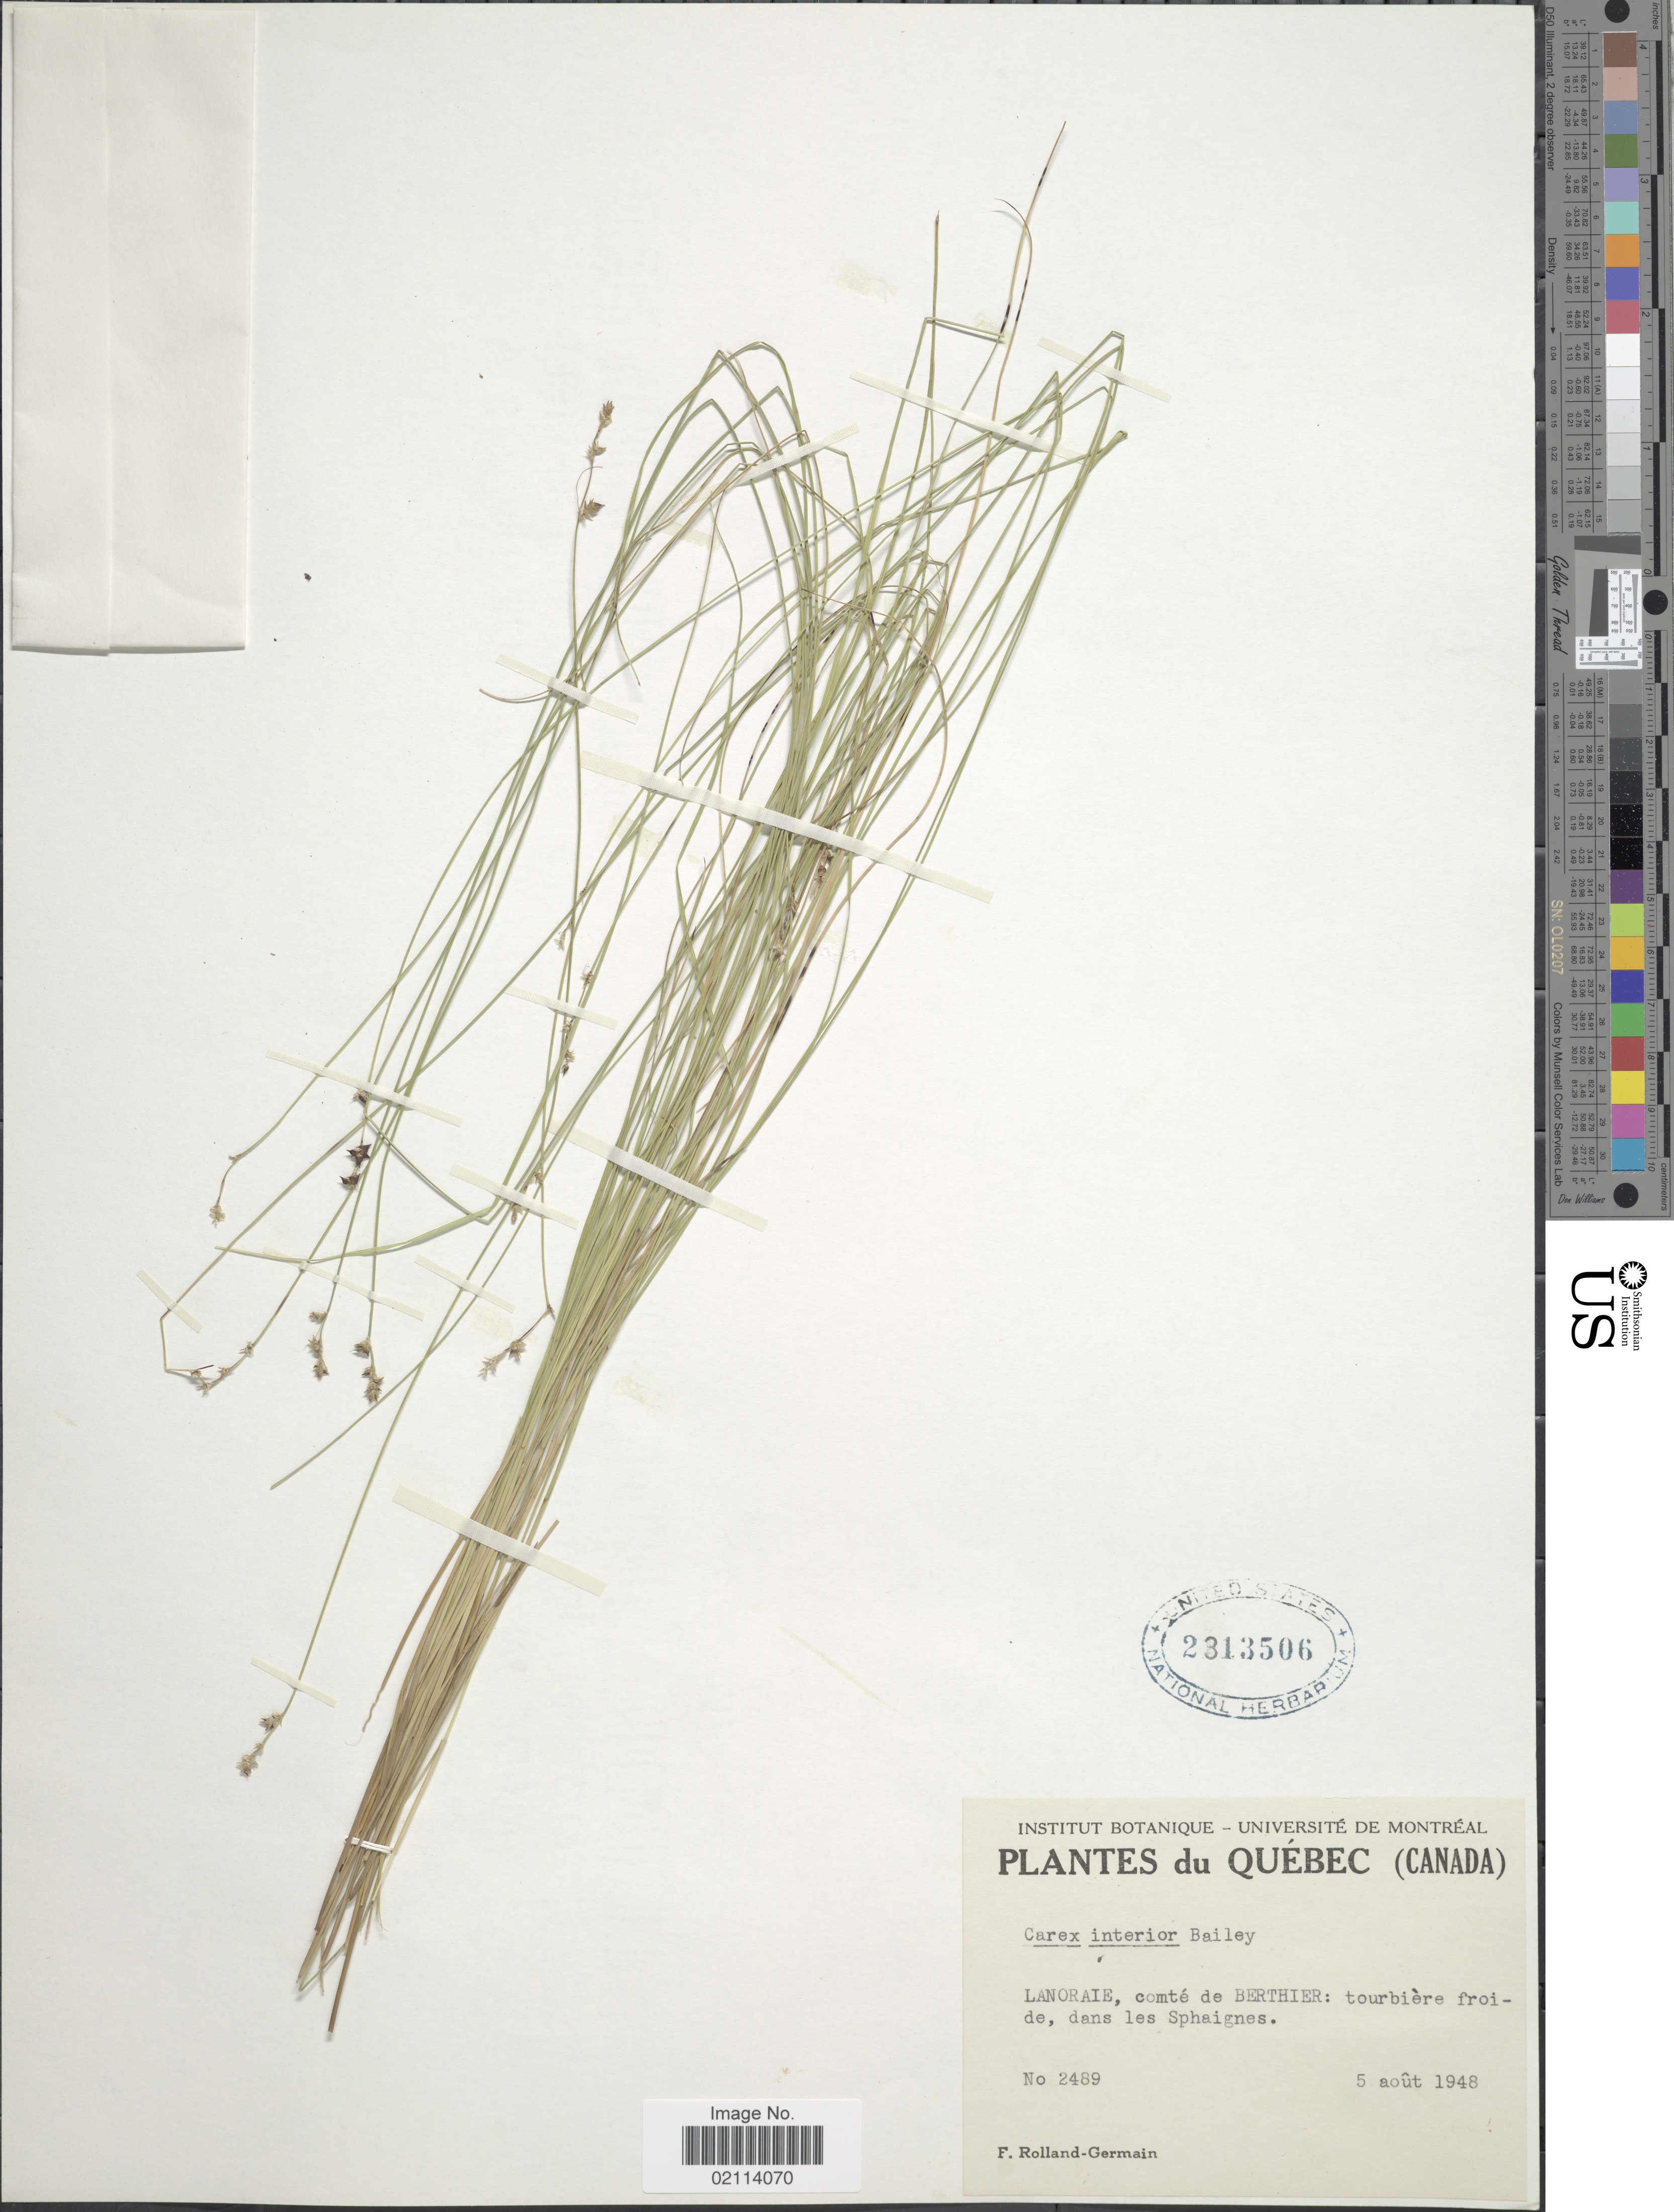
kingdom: Plantae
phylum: Tracheophyta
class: Liliopsida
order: Poales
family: Cyperaceae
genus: Carex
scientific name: Carex interior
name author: L.H. Bailey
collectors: Rolland-Germain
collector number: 2489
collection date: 1948-08-05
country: Canada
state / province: Quebec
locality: Lanoraie, comte de Berthier: tourbiere froide, dans les Sphaighnes.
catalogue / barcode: US 2313506